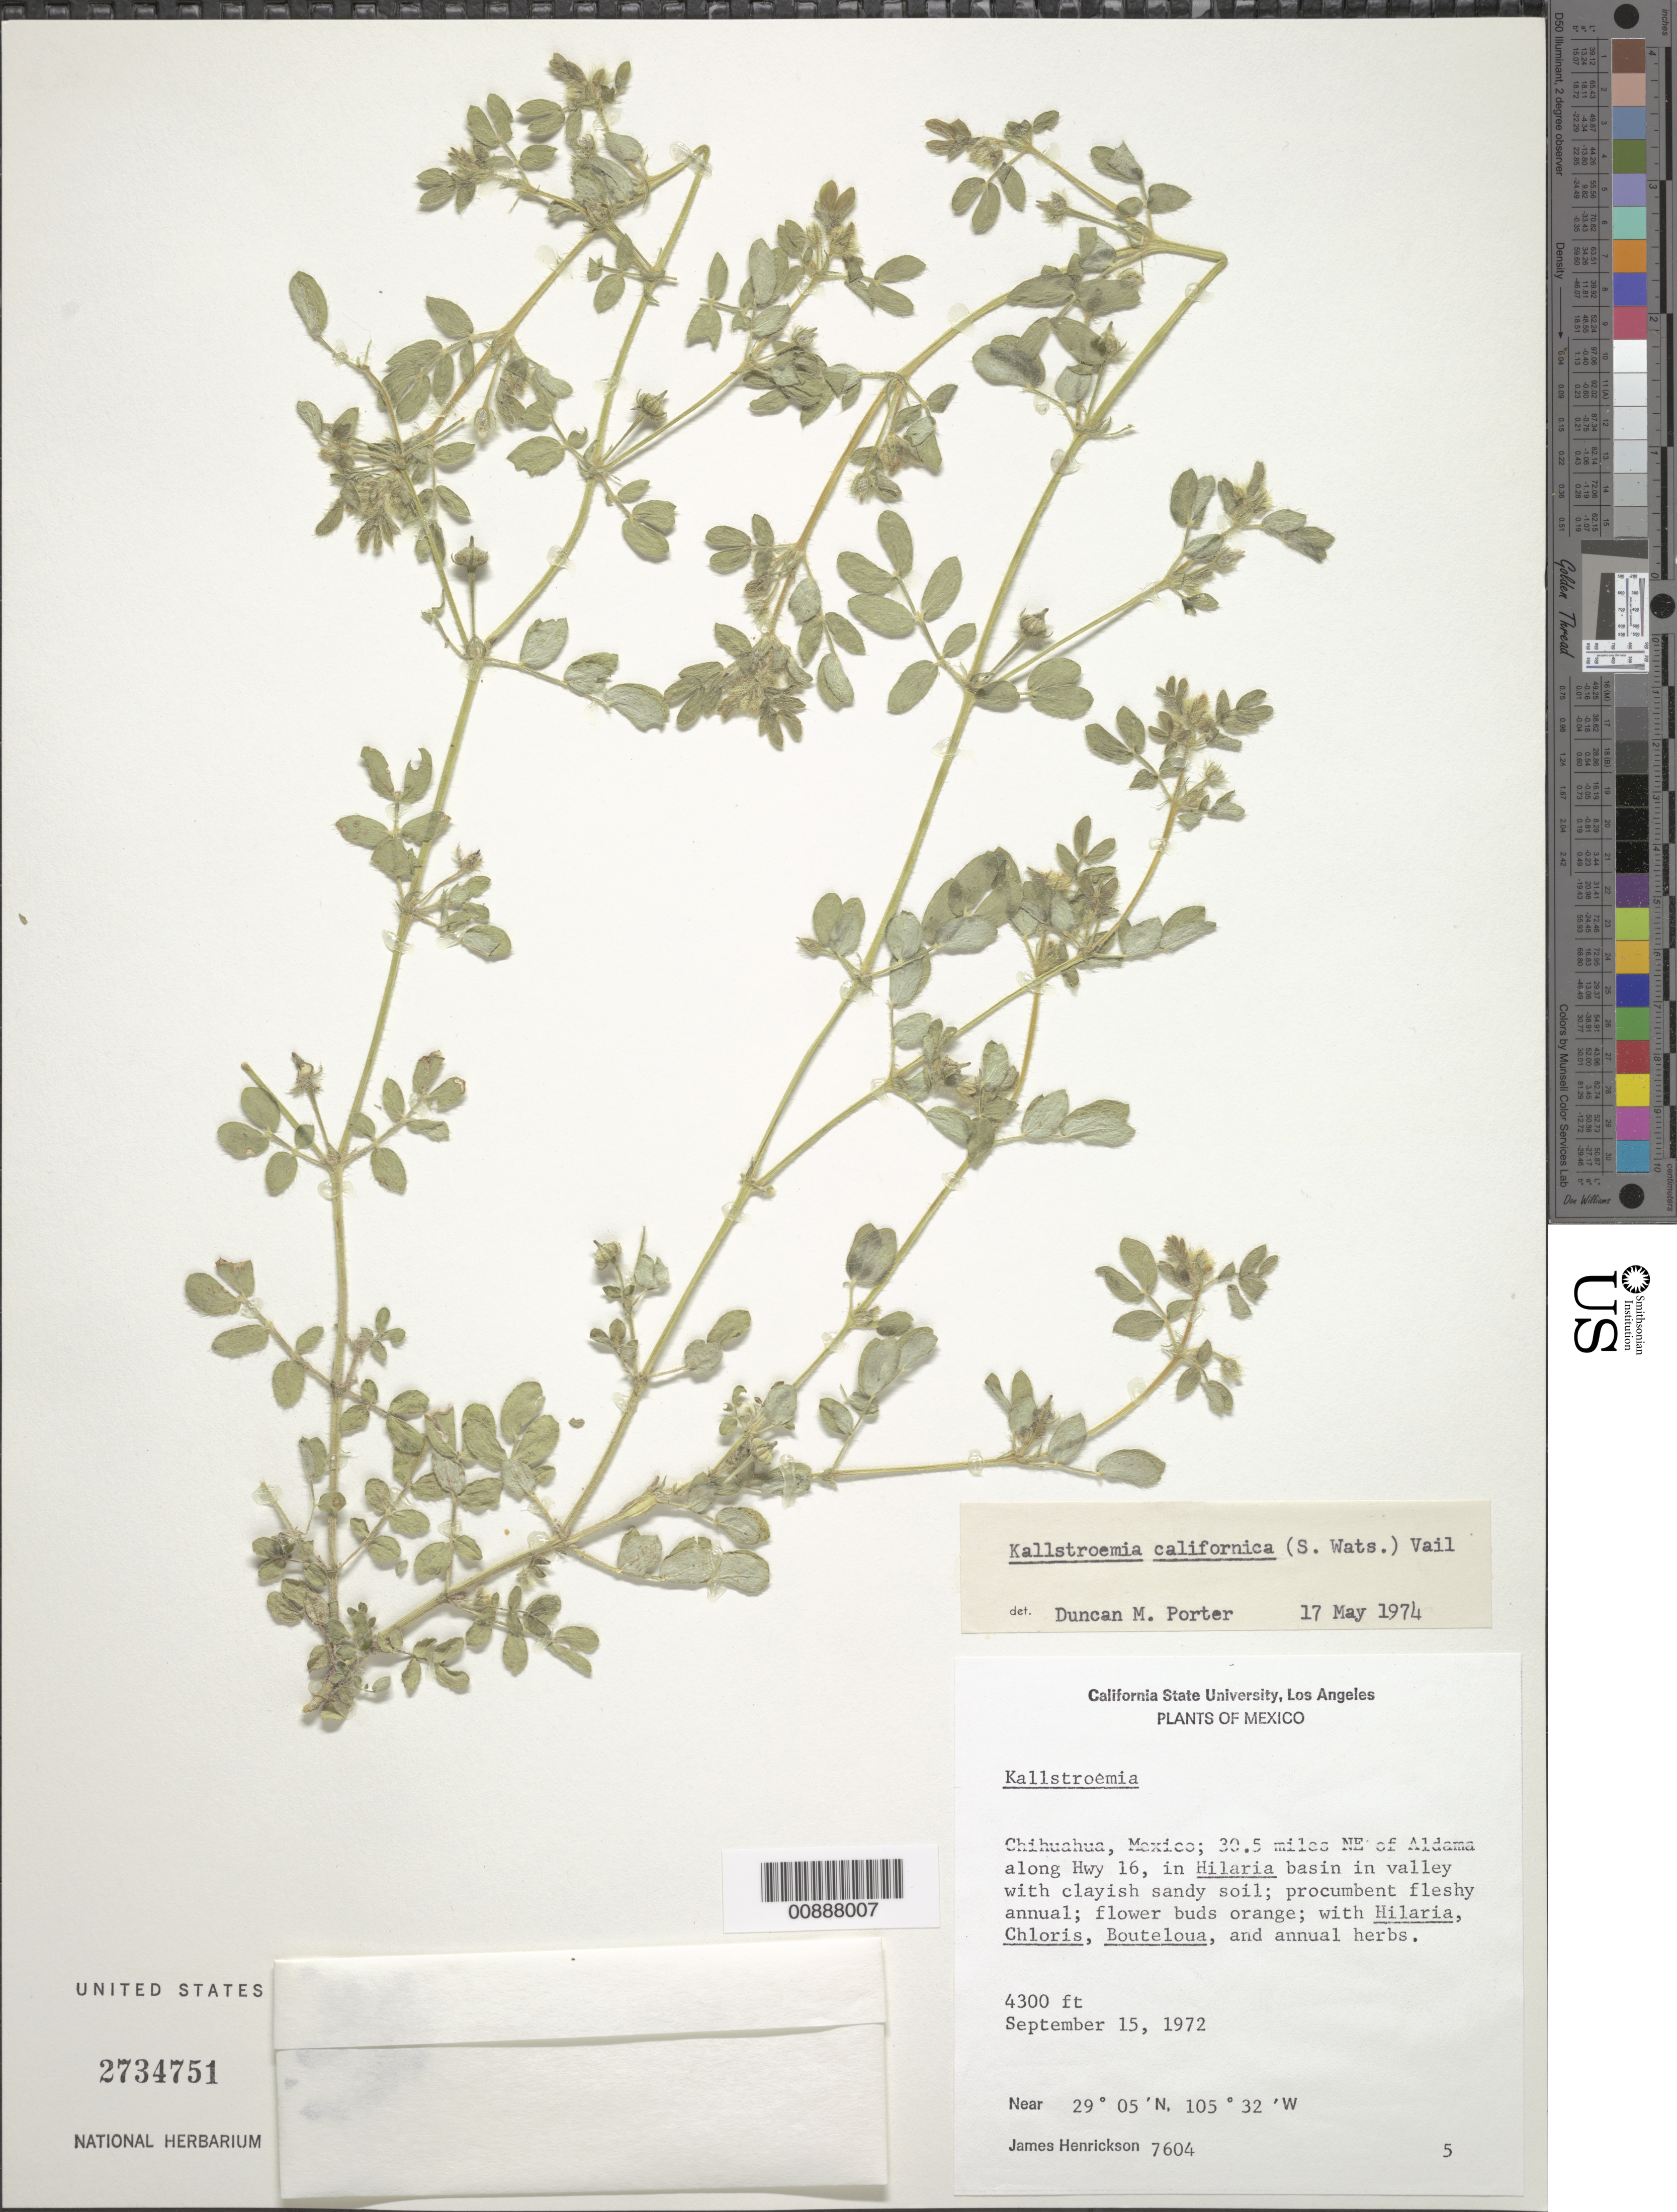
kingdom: Plantae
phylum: Tracheophyta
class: Magnoliopsida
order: Zygophyllales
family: Zygophyllaceae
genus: Kallstroemia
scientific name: Kallstroemia californica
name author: (S. Watson) Vail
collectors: J. Henrickson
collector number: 7604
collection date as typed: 15 Sep 1972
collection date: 1972-09-15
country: Mexico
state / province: Chihuahua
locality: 30.5 miles NE of Aldama along Hwy 16.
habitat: In Hilaria basin in valley with clayish sandy soil; with Hilaria, Chloris, Bouteloua, and annual herbs.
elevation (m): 1311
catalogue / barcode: US 2734751